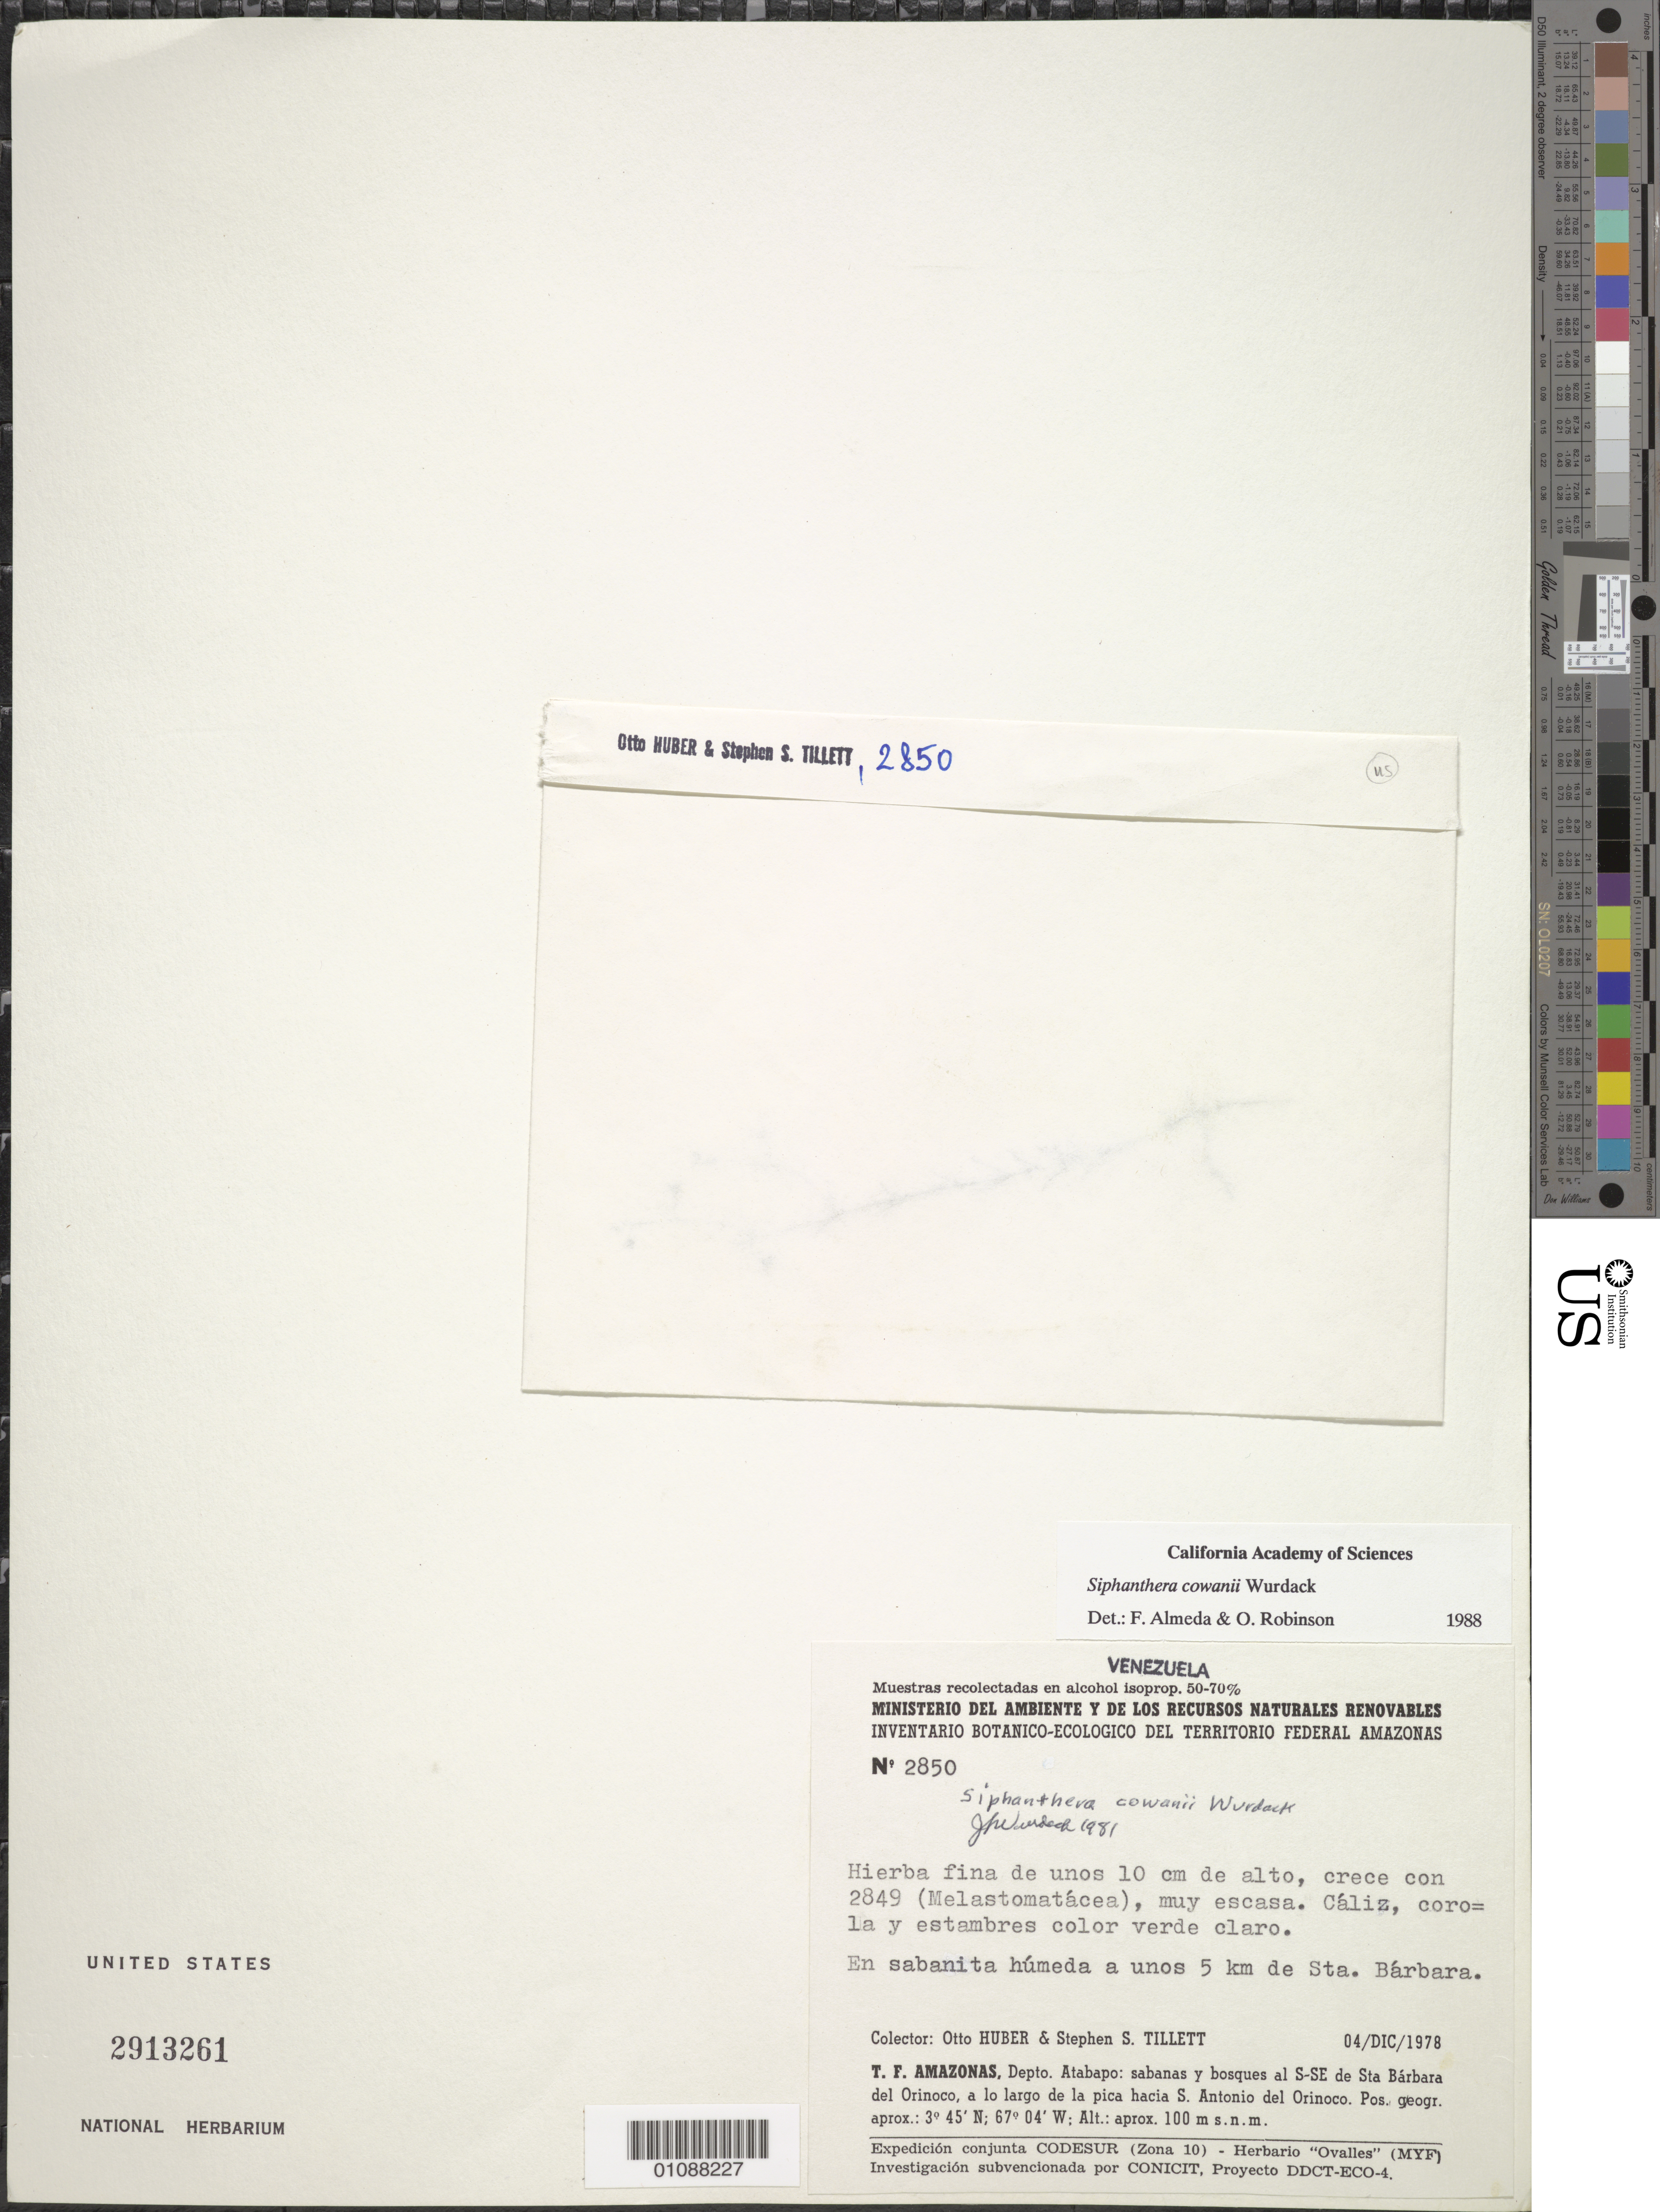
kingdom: Plantae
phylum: Tracheophyta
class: Magnoliopsida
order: Myrtales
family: Melastomataceae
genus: Siphanthera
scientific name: Siphanthera cowanii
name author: Wurdack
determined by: Almeda, F.; Robinson, O. R.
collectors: O. Huber & S. S. Tillett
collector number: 2850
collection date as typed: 4-Dec-78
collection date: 1978-12-04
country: Venezuela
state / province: Amazonas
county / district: Atabapo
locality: Sta. Bárbara del Orinoco, a unos 5km al S-SE; a lo largo de la pica hacia S. Antonio del Orinoco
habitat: Sabanas y bosques. En sabanita humeda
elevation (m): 100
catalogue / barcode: US 2913261